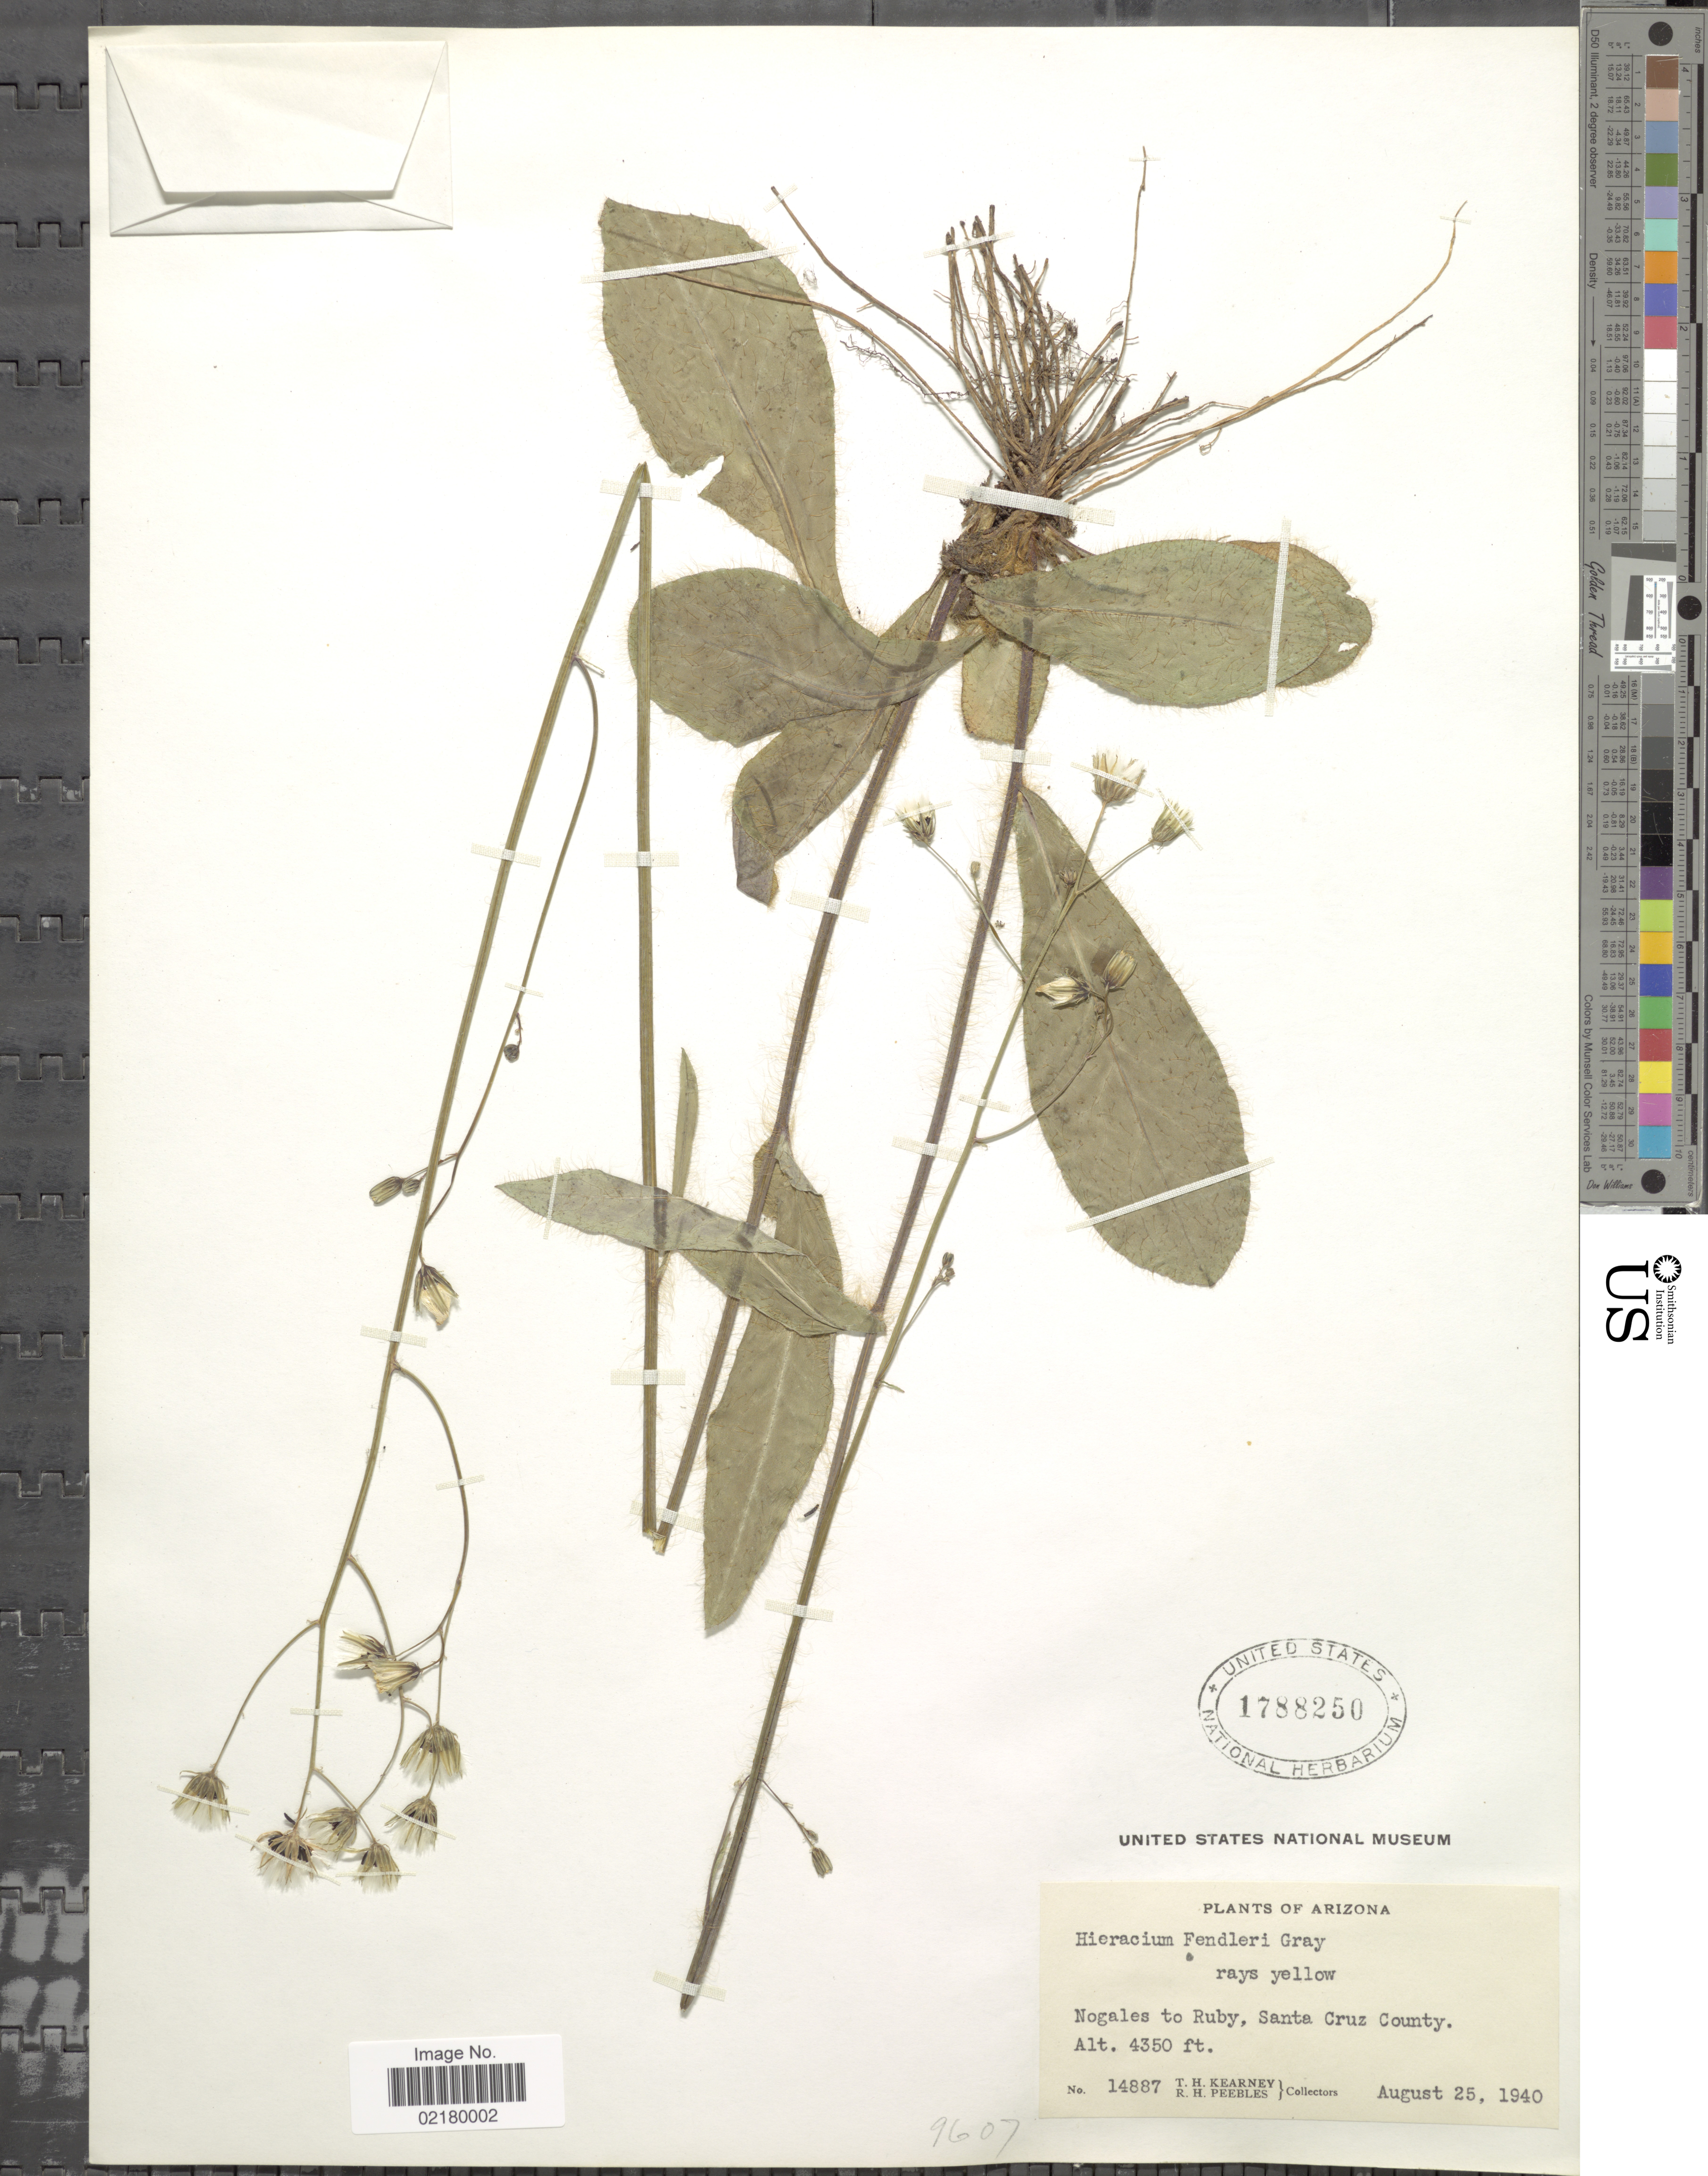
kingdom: Plantae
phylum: Tracheophyta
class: Magnoliopsida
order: Asterales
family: Asteraceae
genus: Hieracium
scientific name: Hieracium fendleri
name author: Sch. Bip.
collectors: T. H. Kearney & R. H. Peebles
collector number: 14887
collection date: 1940-08-25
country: United States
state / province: Arizona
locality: Nogales to Ruby, Santa Cruz County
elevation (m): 1326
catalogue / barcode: US 1788250